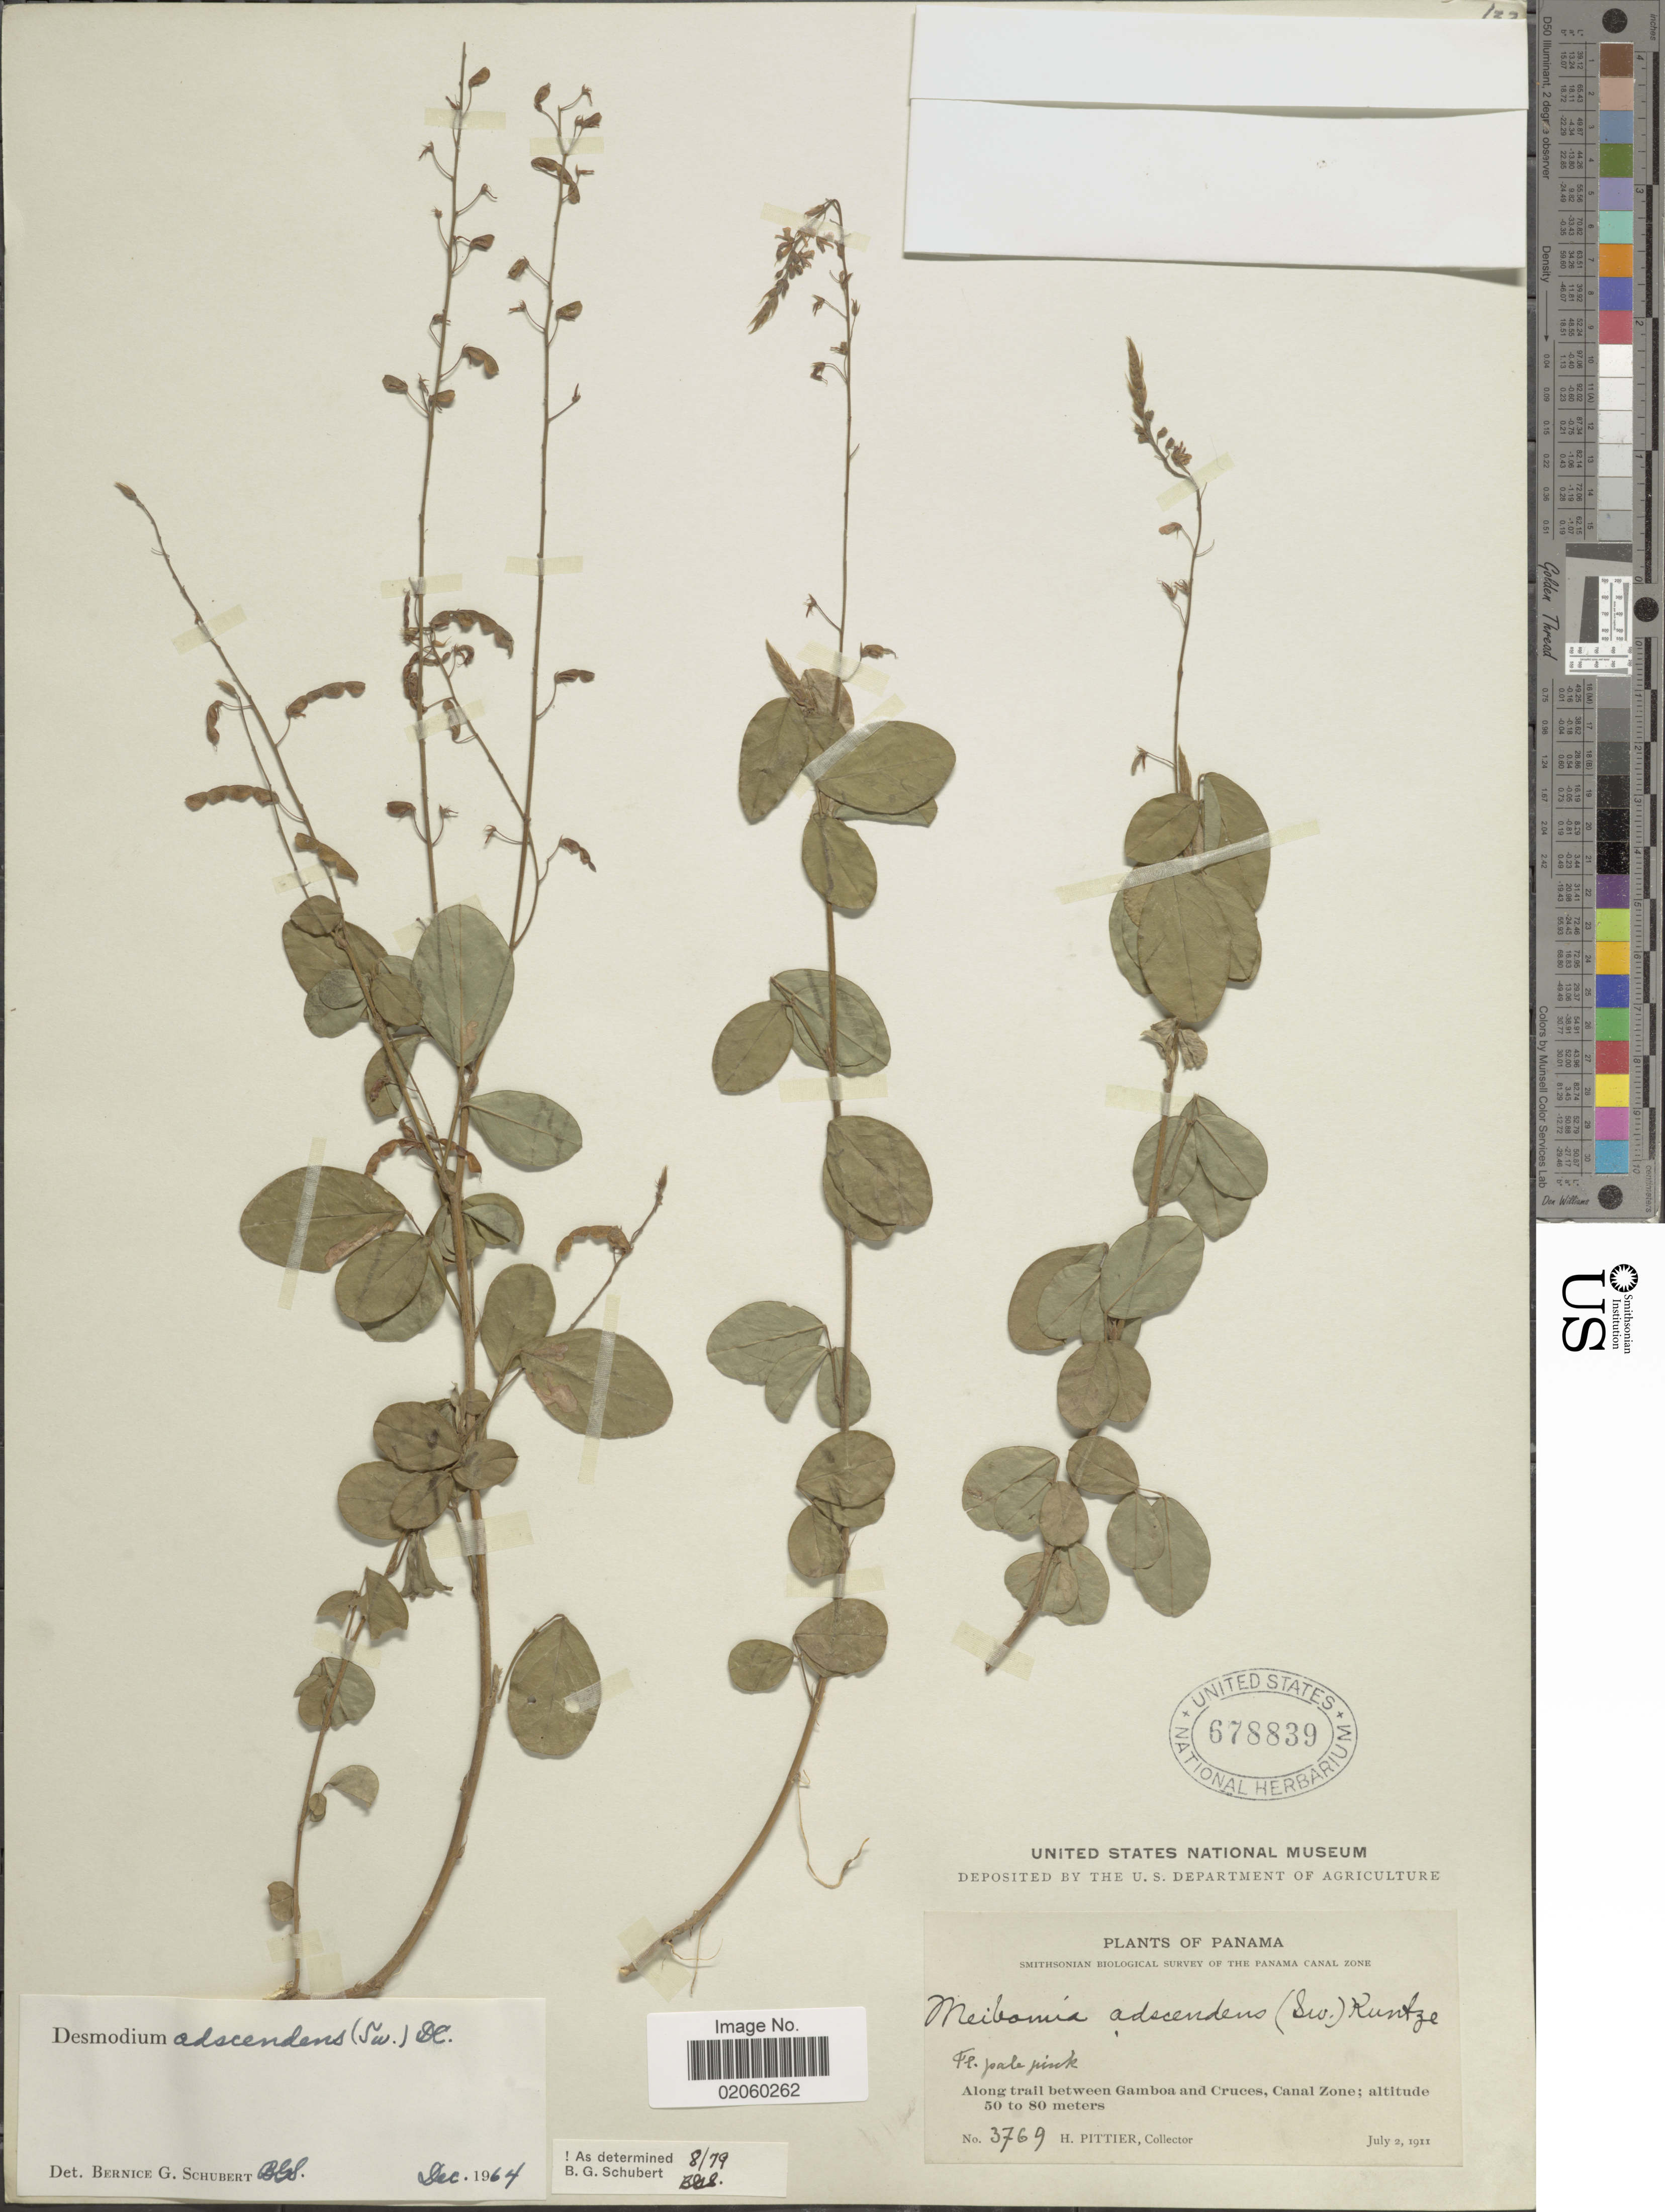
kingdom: Plantae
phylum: Tracheophyta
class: Magnoliopsida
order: Fabales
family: Fabaceae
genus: Grona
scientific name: Grona adscendens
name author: (Sw.) H. Ohashi & K. Ohashi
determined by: Strong, Mark T., (BOT), Smithsonian Institution - National Museum of Natural History (UNITED STATES)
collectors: H. F. Pittier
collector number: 3769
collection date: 1911-07-02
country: Panama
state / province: Colón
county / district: Canal Zone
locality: Along trail between Gamboa and Cruces, Canal Zone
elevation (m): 50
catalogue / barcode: US 678839